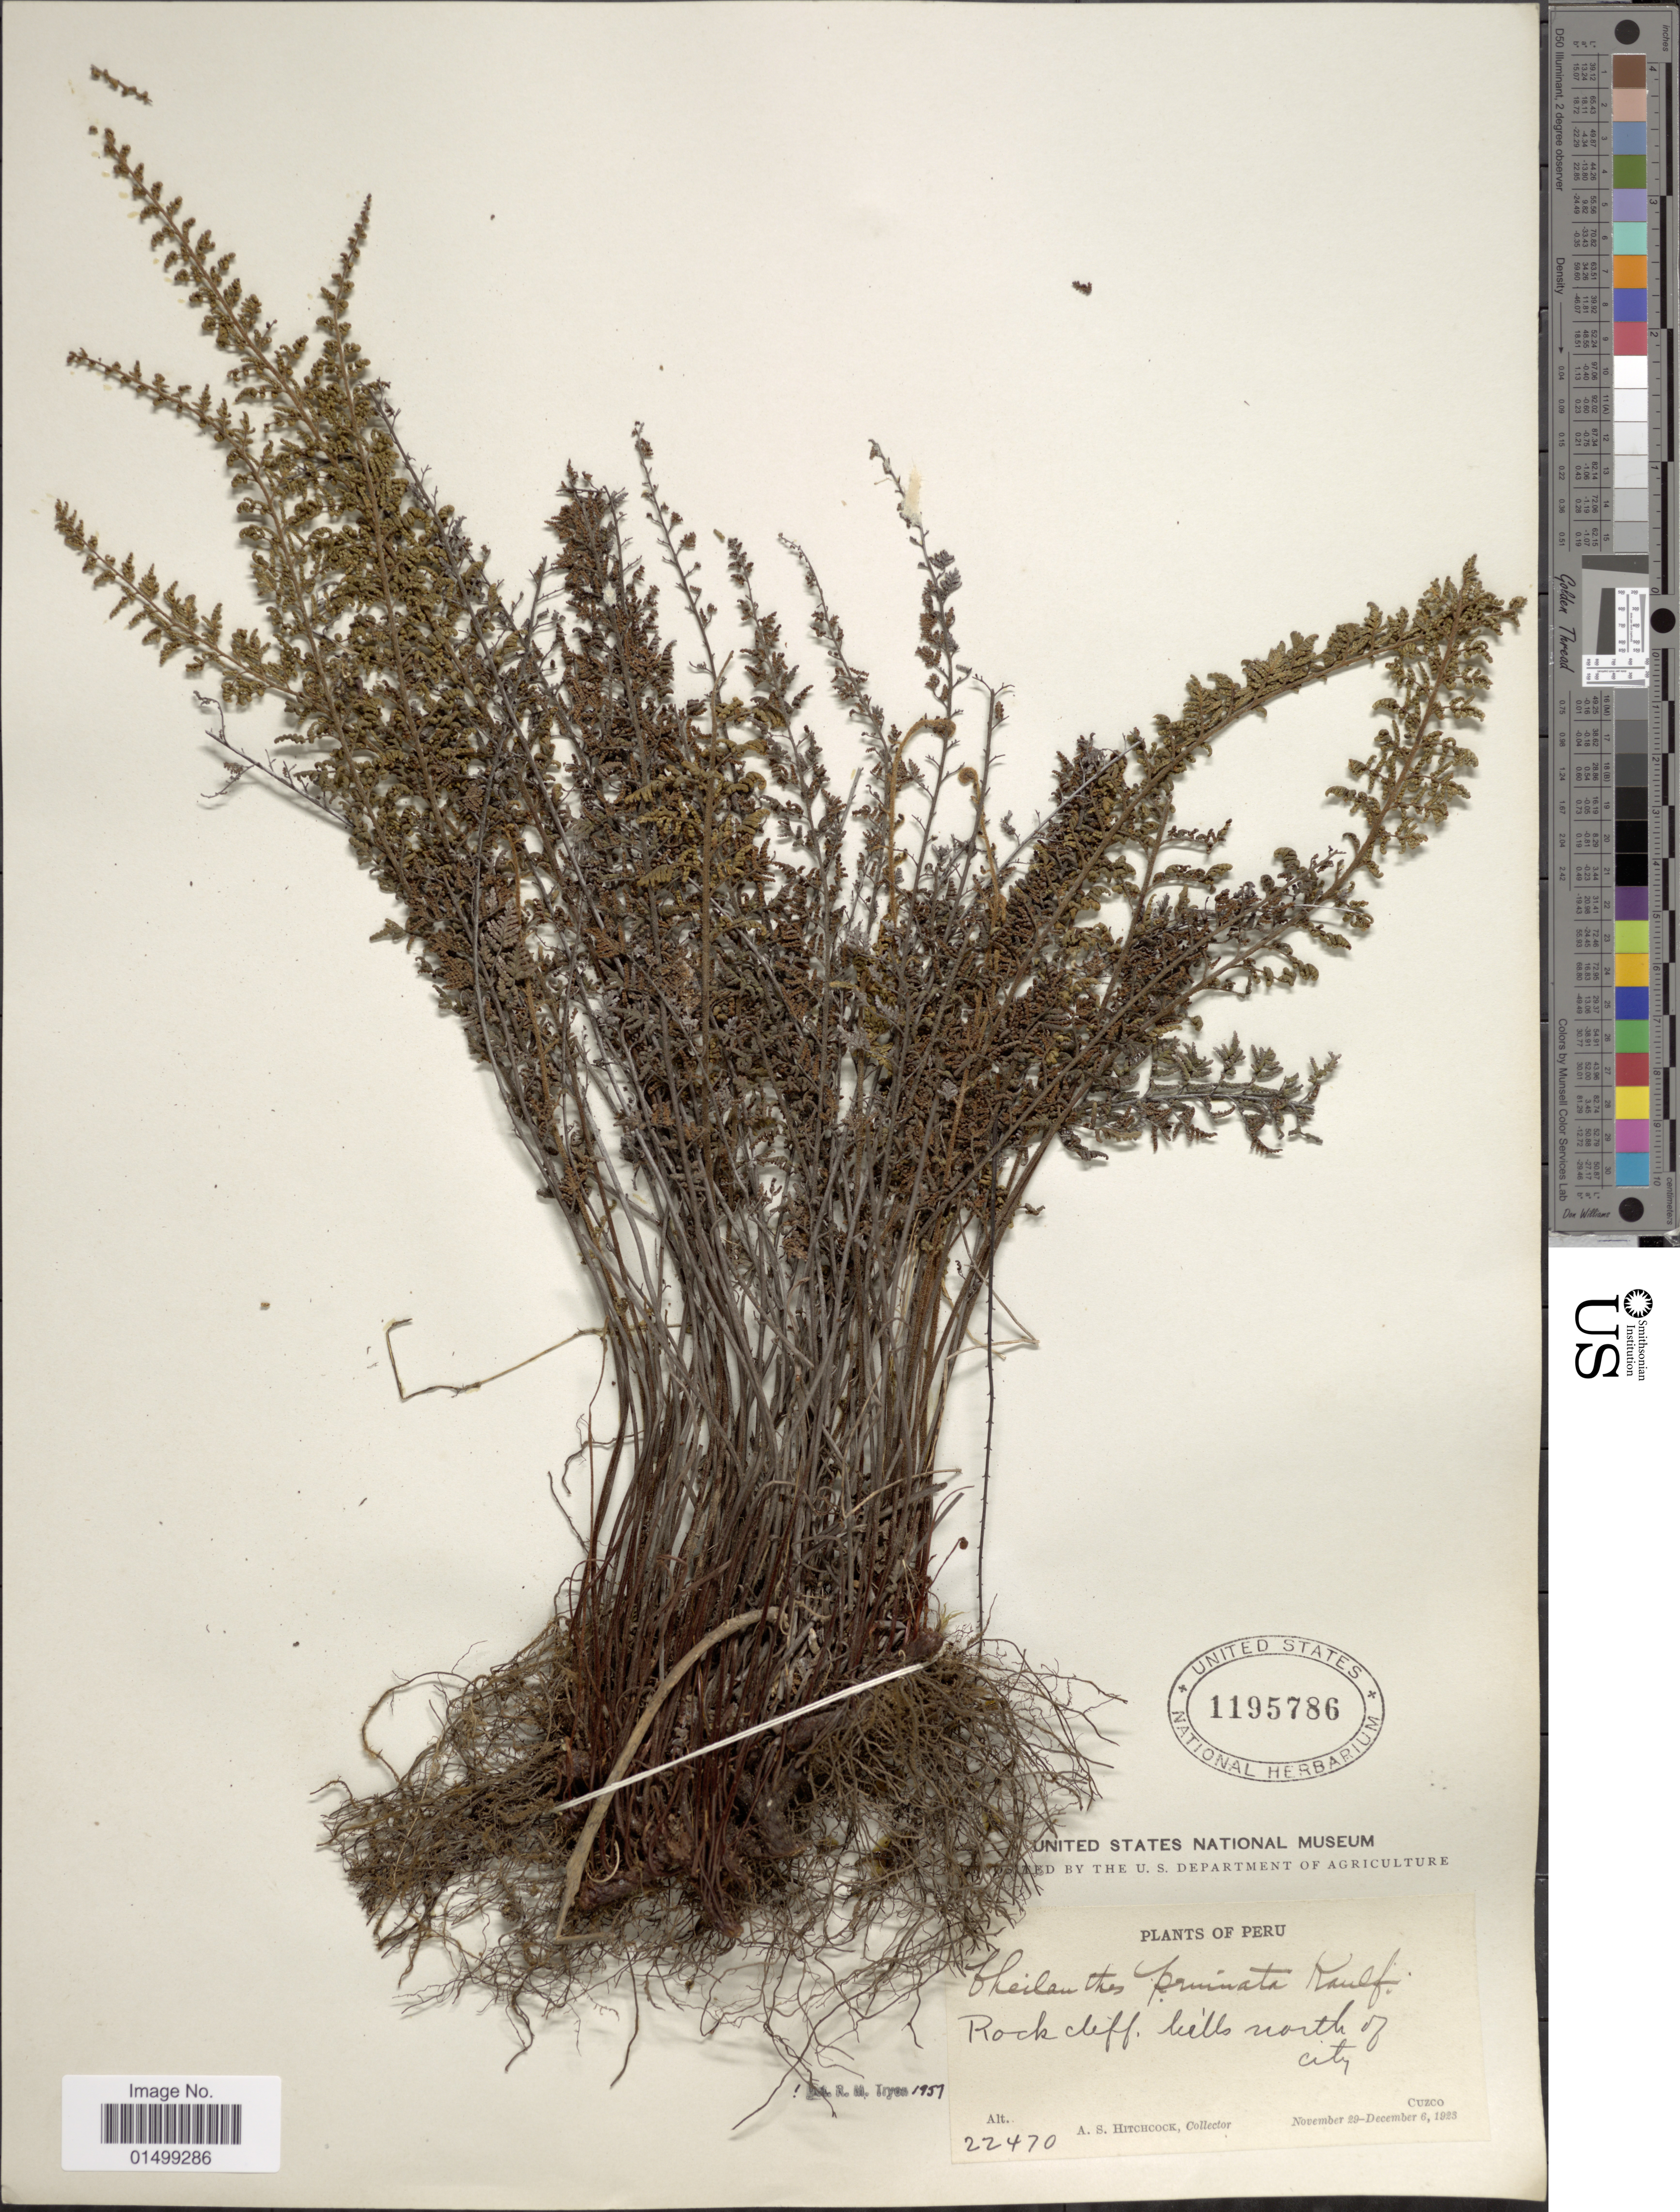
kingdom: Plantae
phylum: Tracheophyta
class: Polypodiopsida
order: Polypodiales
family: Pteridaceae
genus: Cheilanthes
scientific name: Cheilanthes pruinata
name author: Kaulf.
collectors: A. S. Hitchcock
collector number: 22470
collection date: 1923-11-29/1923-12-06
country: Peru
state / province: Cusco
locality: Cuzco, Rock cliffs hills near north of city.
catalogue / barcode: US 1195786